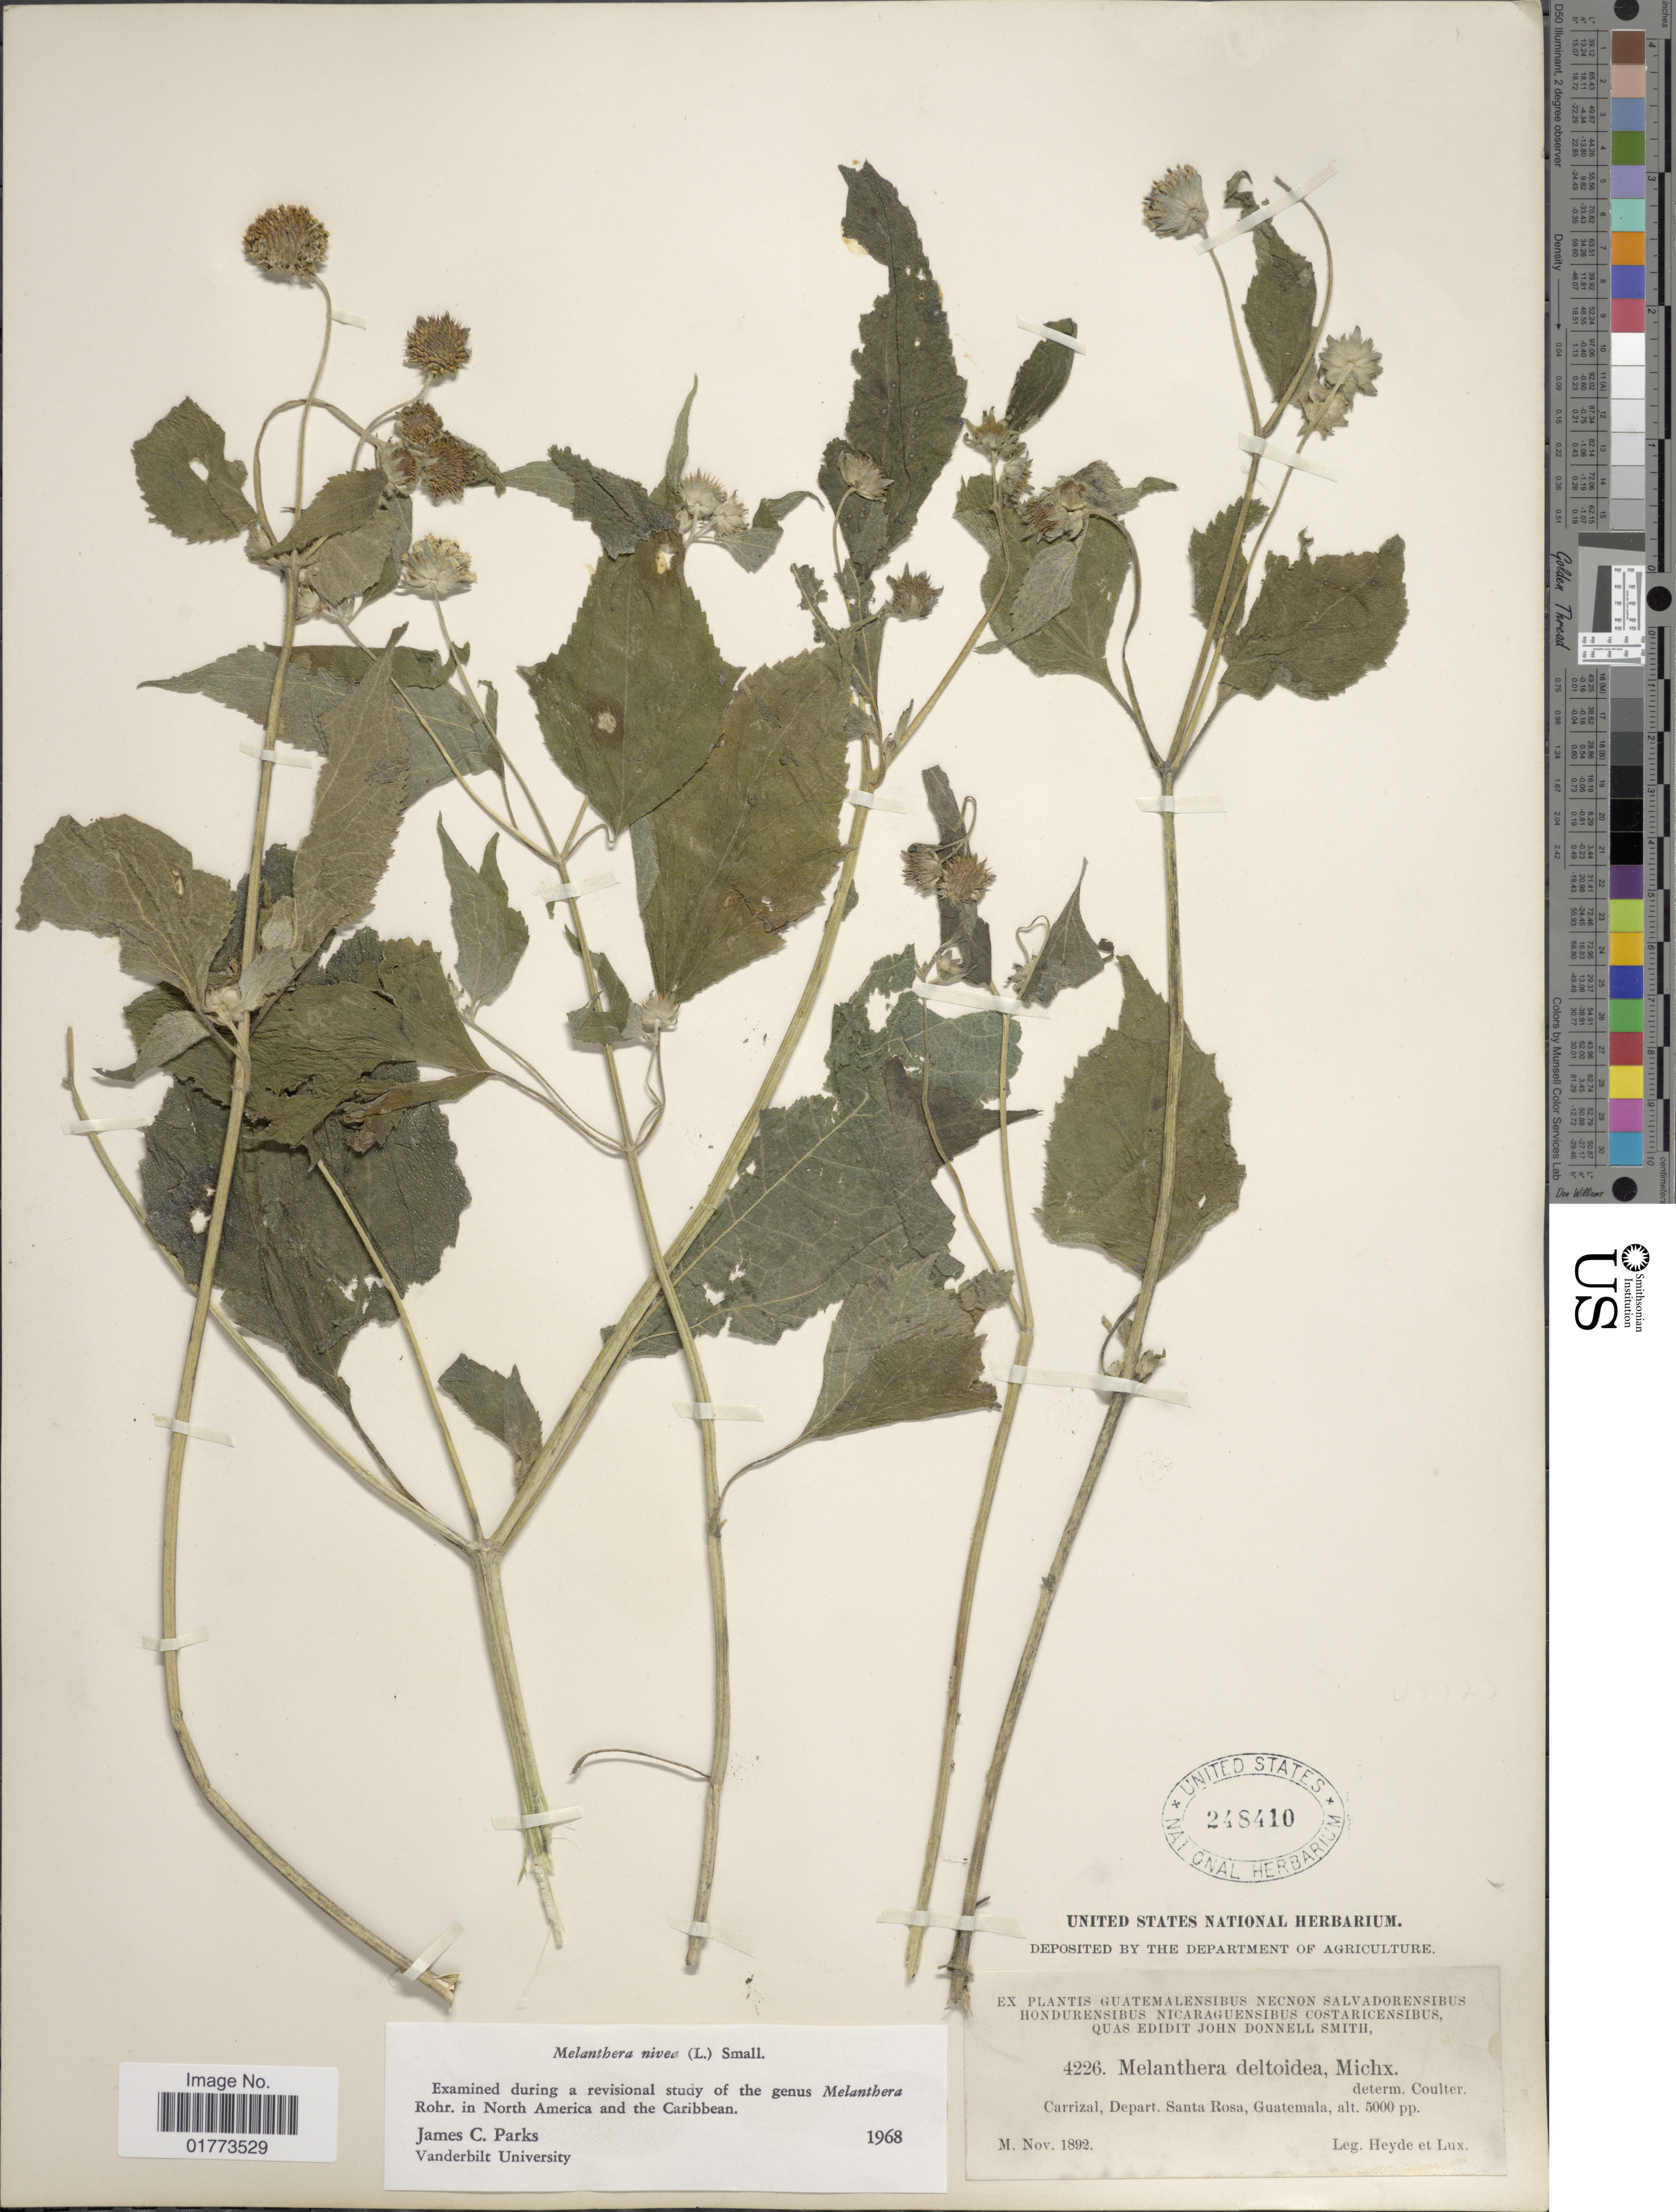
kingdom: Plantae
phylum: Tracheophyta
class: Magnoliopsida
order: Asterales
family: Asteraceae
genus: Melanthera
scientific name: Melanthera nivea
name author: (L.) Small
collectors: Heyde & Lux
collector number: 4226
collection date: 1892-11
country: Guatemala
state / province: Santa Rosa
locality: Carrizal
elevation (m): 1524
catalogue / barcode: US 248410